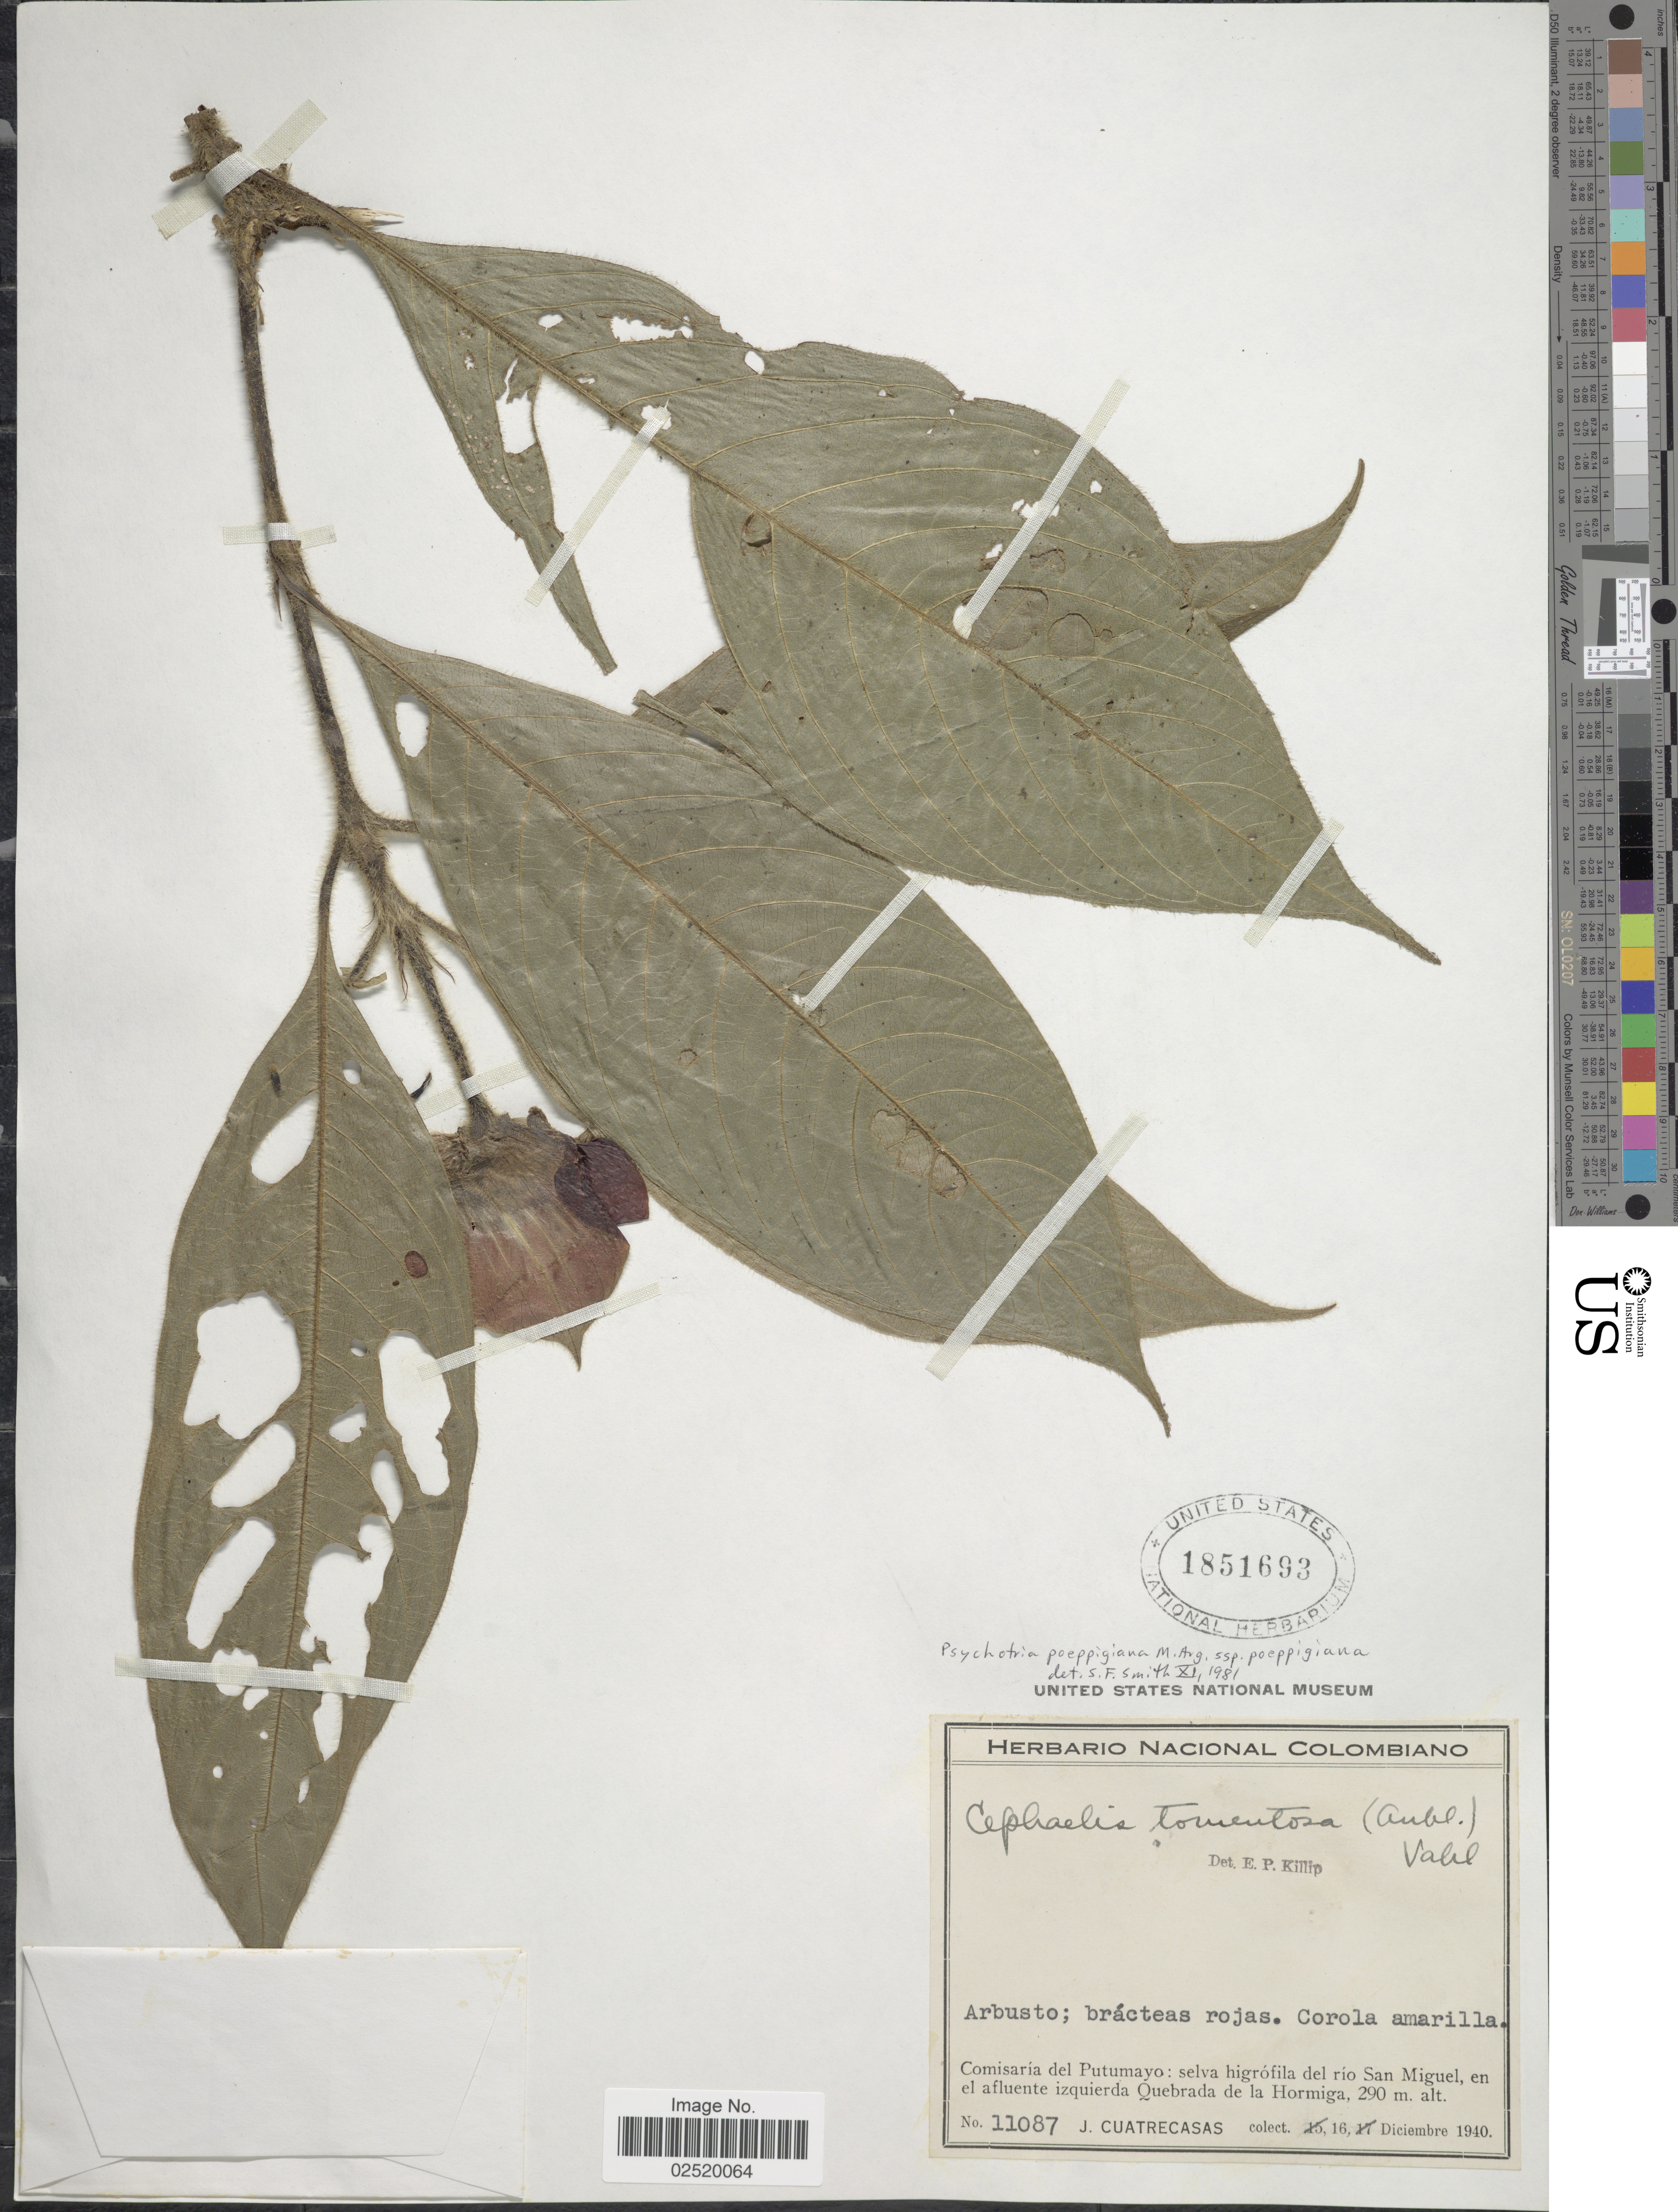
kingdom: Plantae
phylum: Tracheophyta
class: Magnoliopsida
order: Gentianales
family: Rubiaceae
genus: Psychotria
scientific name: Psychotria poeppigiana subsp. poeppigiana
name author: Müll. Arg.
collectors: J. Cuatrecasas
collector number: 11087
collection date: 1940-12-16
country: Colombia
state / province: Putumayo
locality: Comisaria del Putumayo: selva higrofilo del rio San Miguel, en el afluente izquierda Quebrada de la Hormiga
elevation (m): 290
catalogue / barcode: US 1851693